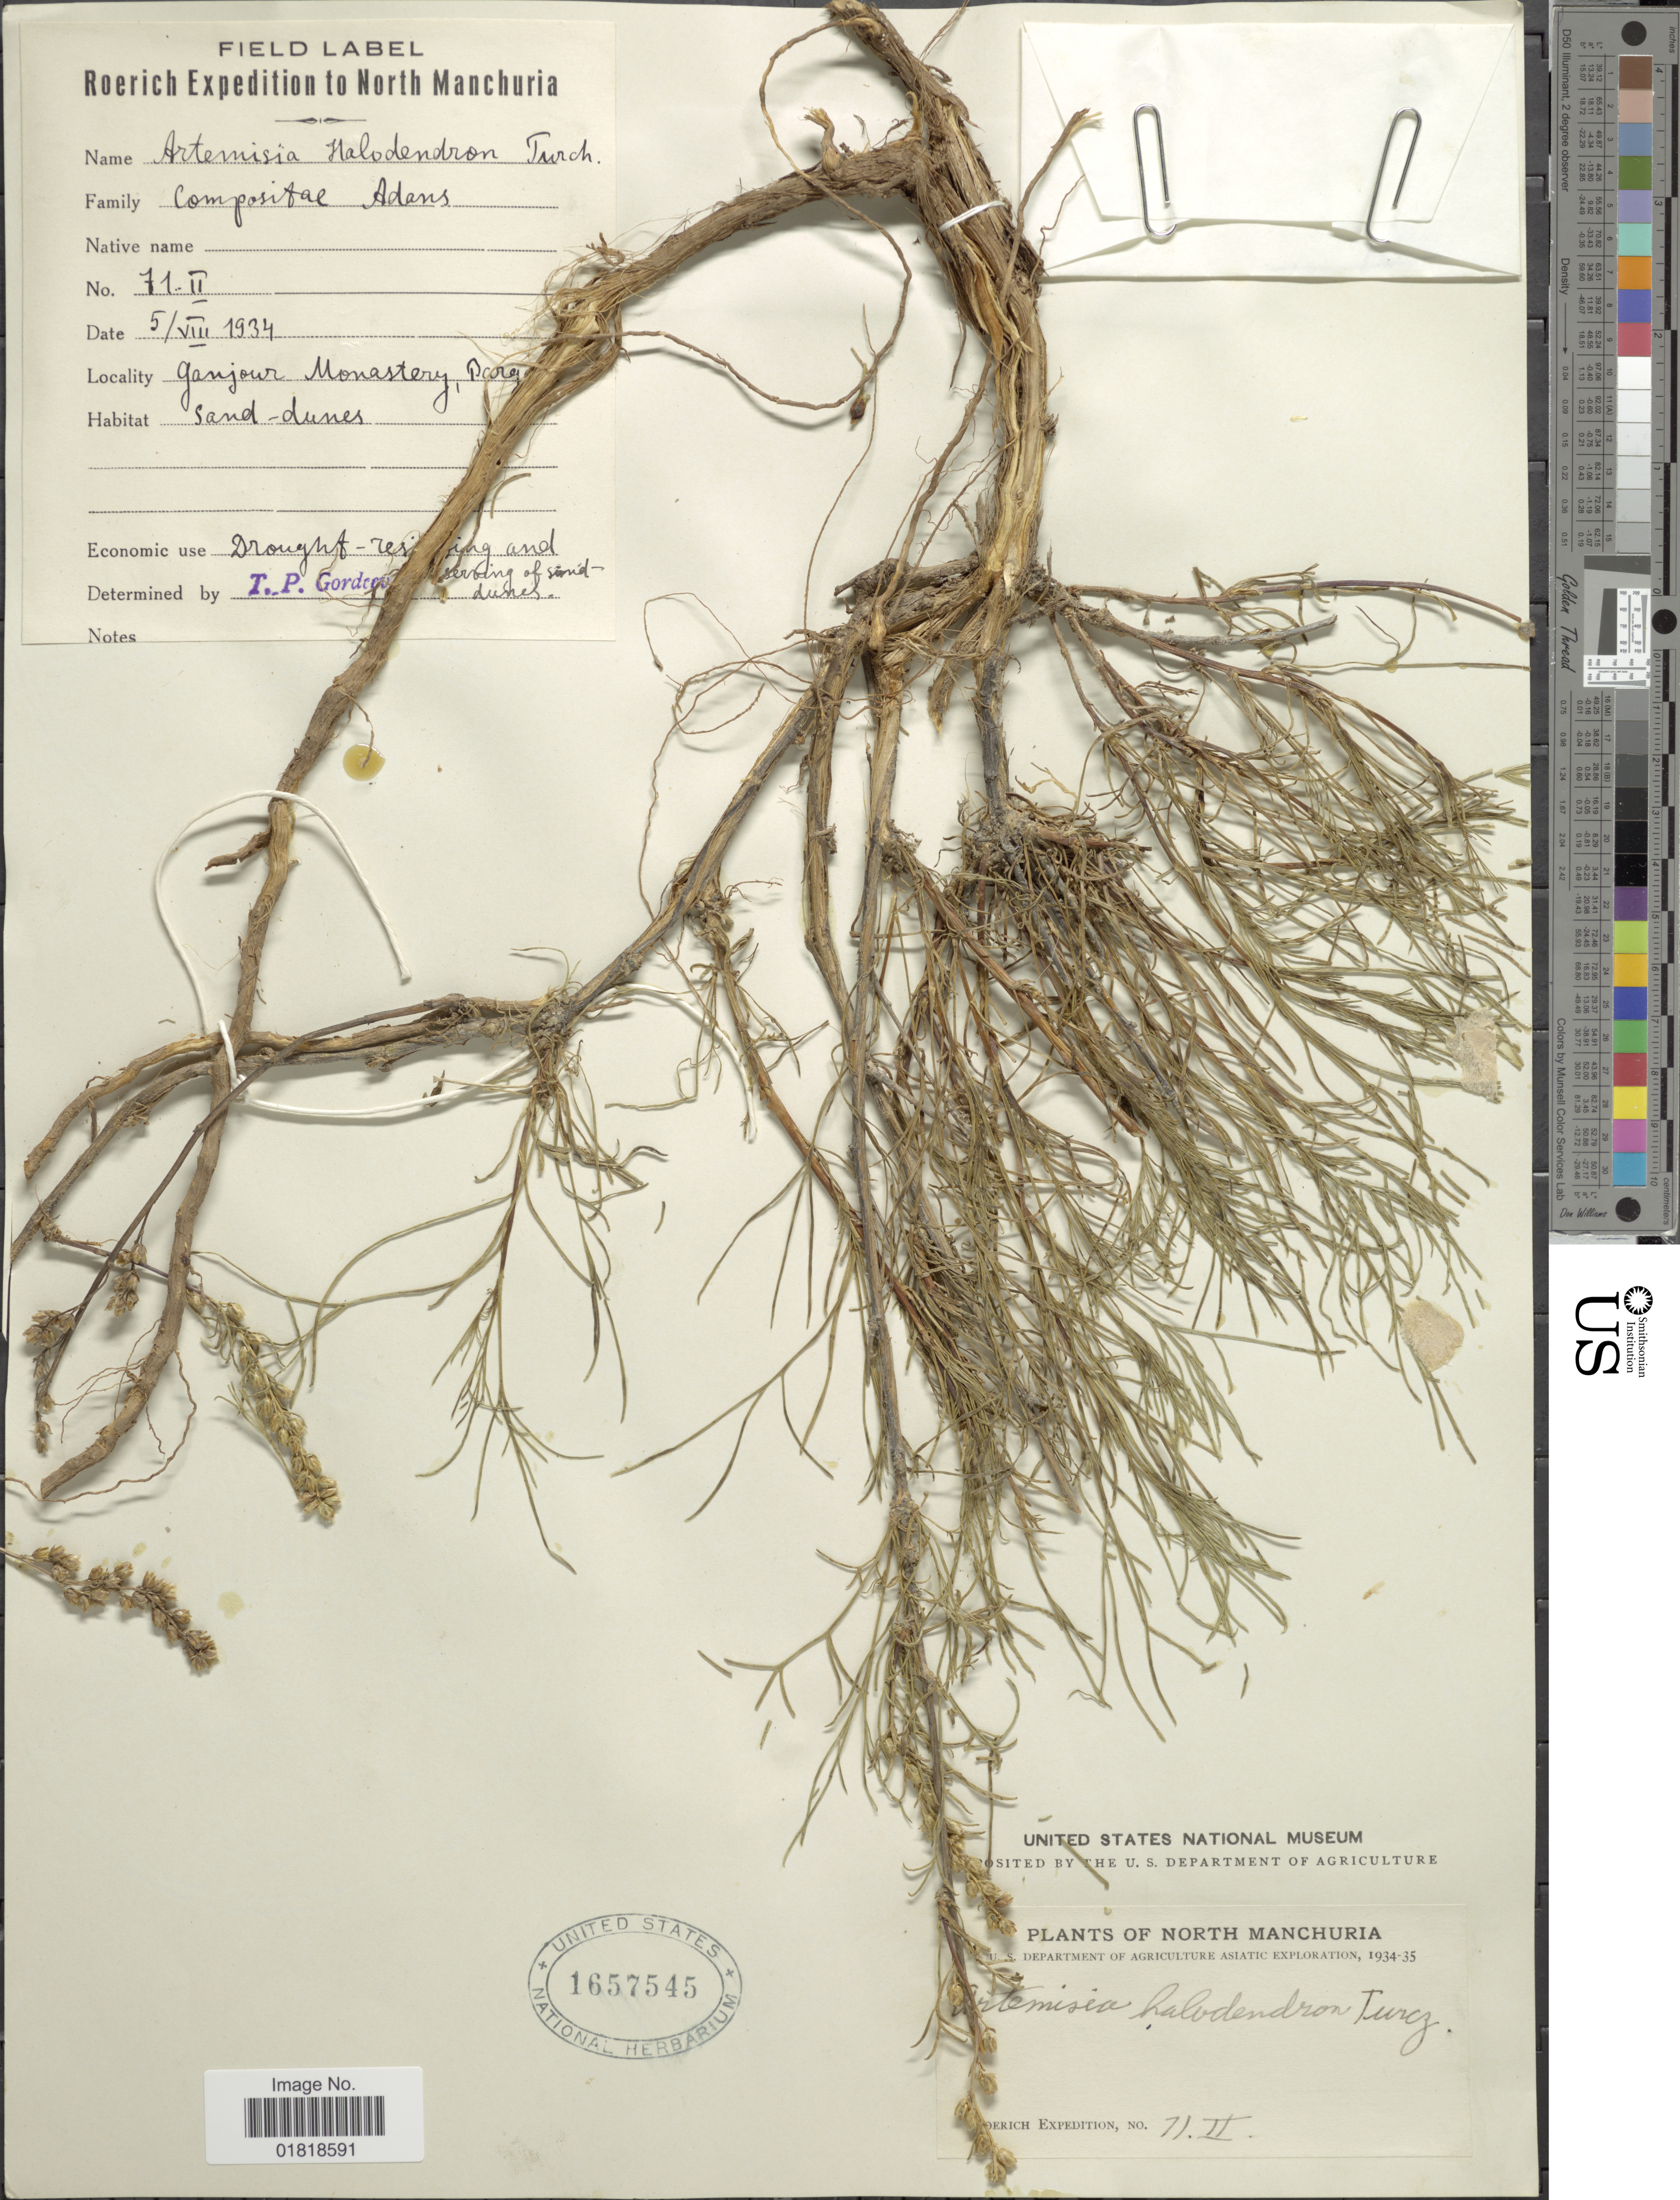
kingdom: Plantae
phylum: Tracheophyta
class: Magnoliopsida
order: Asterales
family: Asteraceae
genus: Artemisia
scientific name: Artemisia halodendron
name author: Turcz.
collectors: Roerich Expedition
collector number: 71-II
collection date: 1934-08-05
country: China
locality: North Manchuria, Ganjour Monastery, Parg [illegible text]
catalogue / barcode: US 1657545